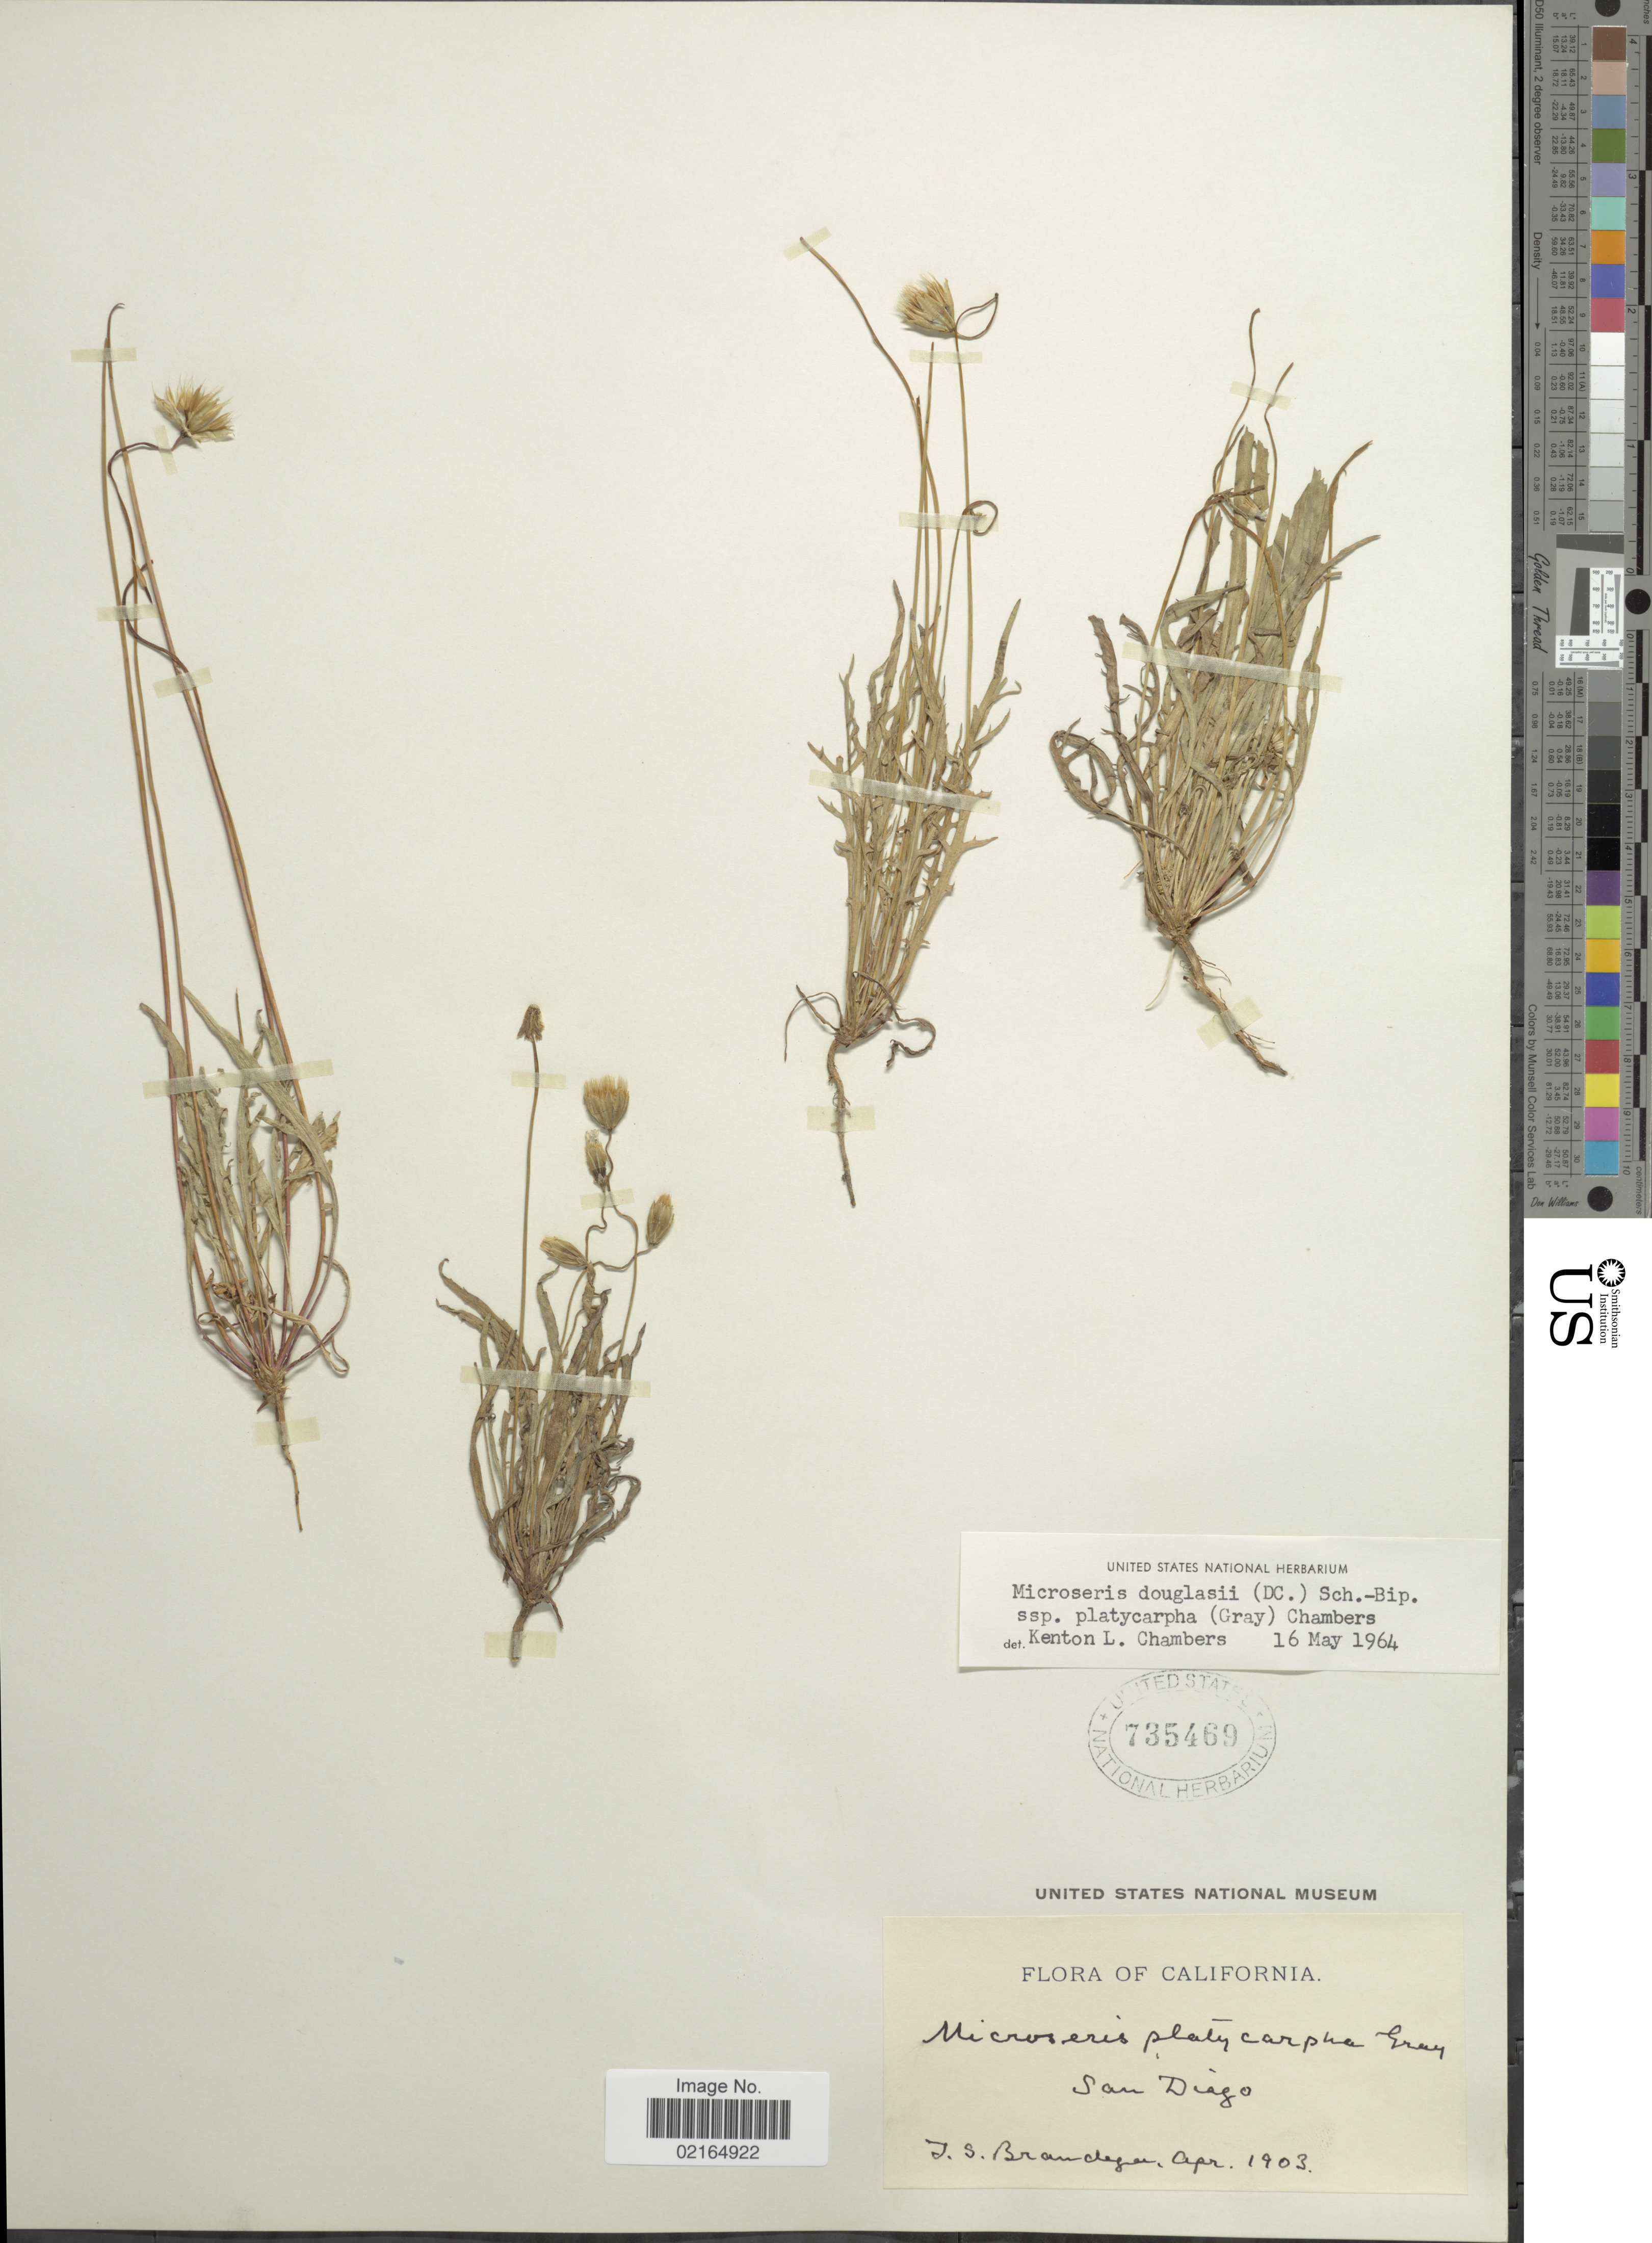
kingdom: Plantae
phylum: Tracheophyta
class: Magnoliopsida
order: Asterales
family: Asteraceae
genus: Microseris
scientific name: Microseris douglasii subsp. platycarpha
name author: (A. Gray) K.L. Chambers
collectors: J. S. Brandegee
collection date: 1903-04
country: United States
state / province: California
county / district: San Diego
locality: San Diego.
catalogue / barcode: US 735469